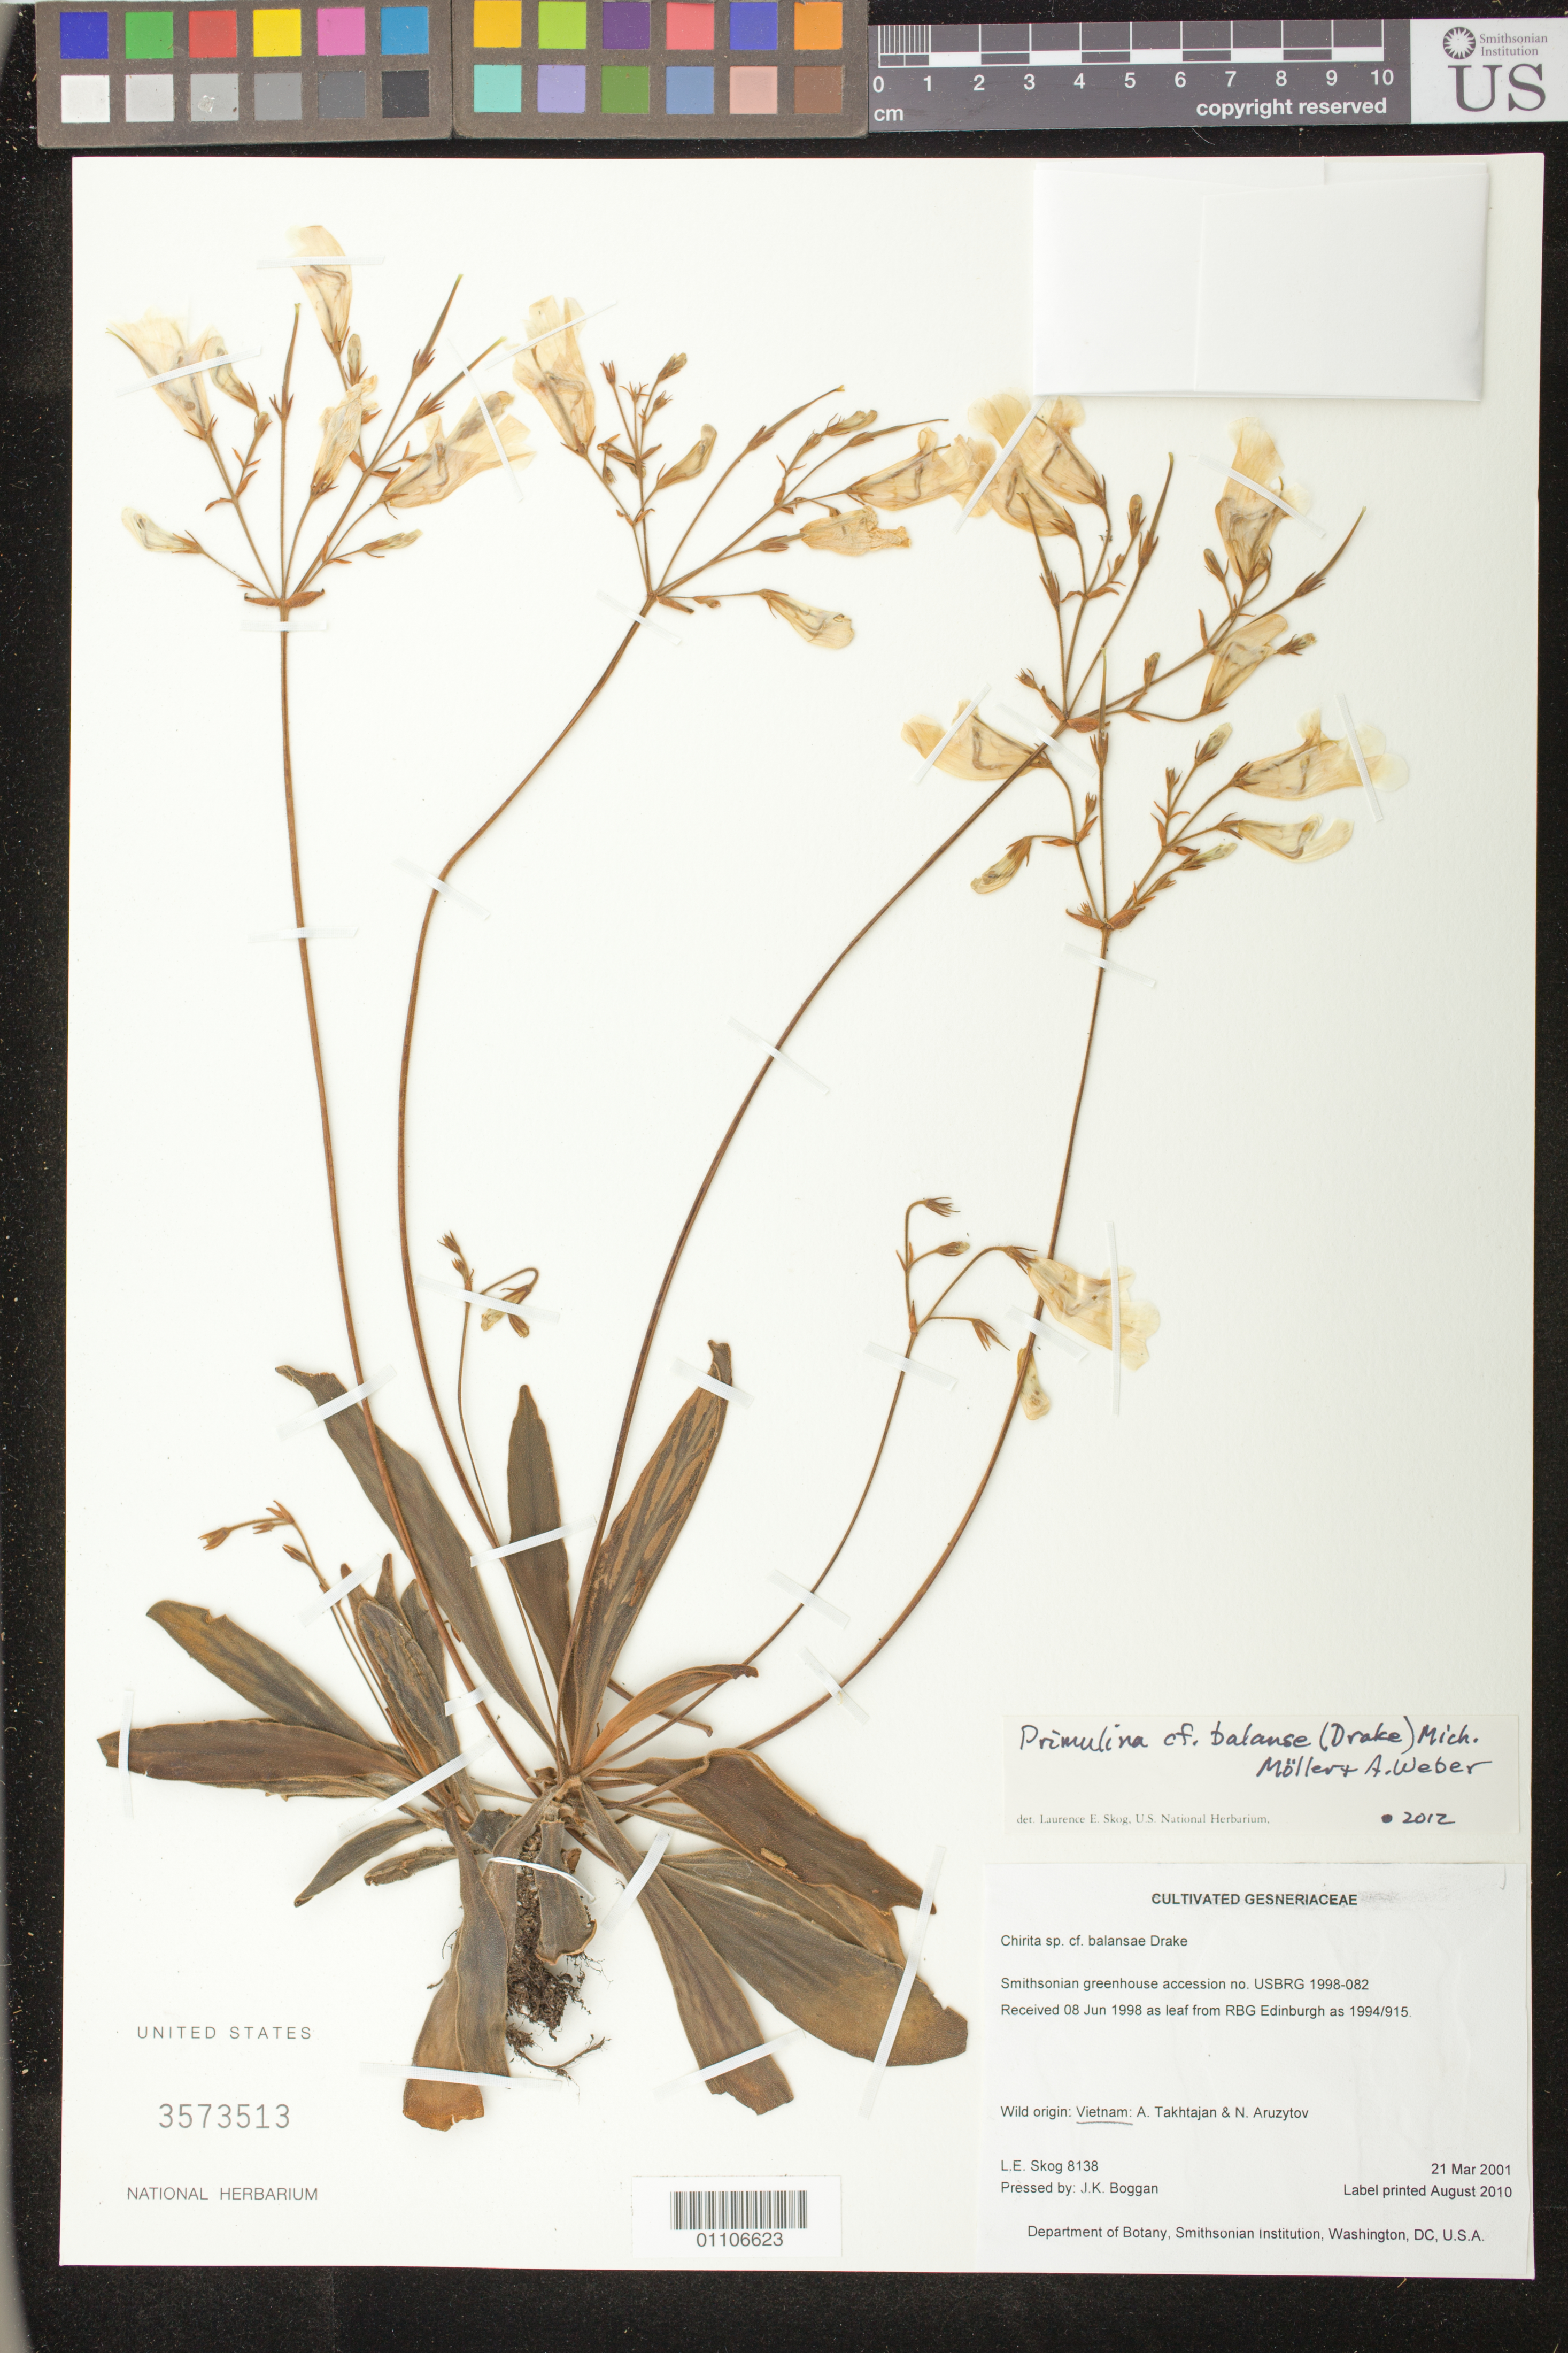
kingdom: Plantae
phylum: Tracheophyta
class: Magnoliopsida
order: Lamiales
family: Gesneriaceae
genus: Primulina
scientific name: Primulina balansae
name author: (Drake) Mich. Möller & A. Weber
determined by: Skog, Laurence E.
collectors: L. E. Skog & J. K. Boggan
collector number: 8138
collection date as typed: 21 Mar 2001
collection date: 2001-03-21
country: Vietnam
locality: Department of Botany, Smithsonian Institution, Washington, DC, U.S.A.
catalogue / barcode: US 3573513